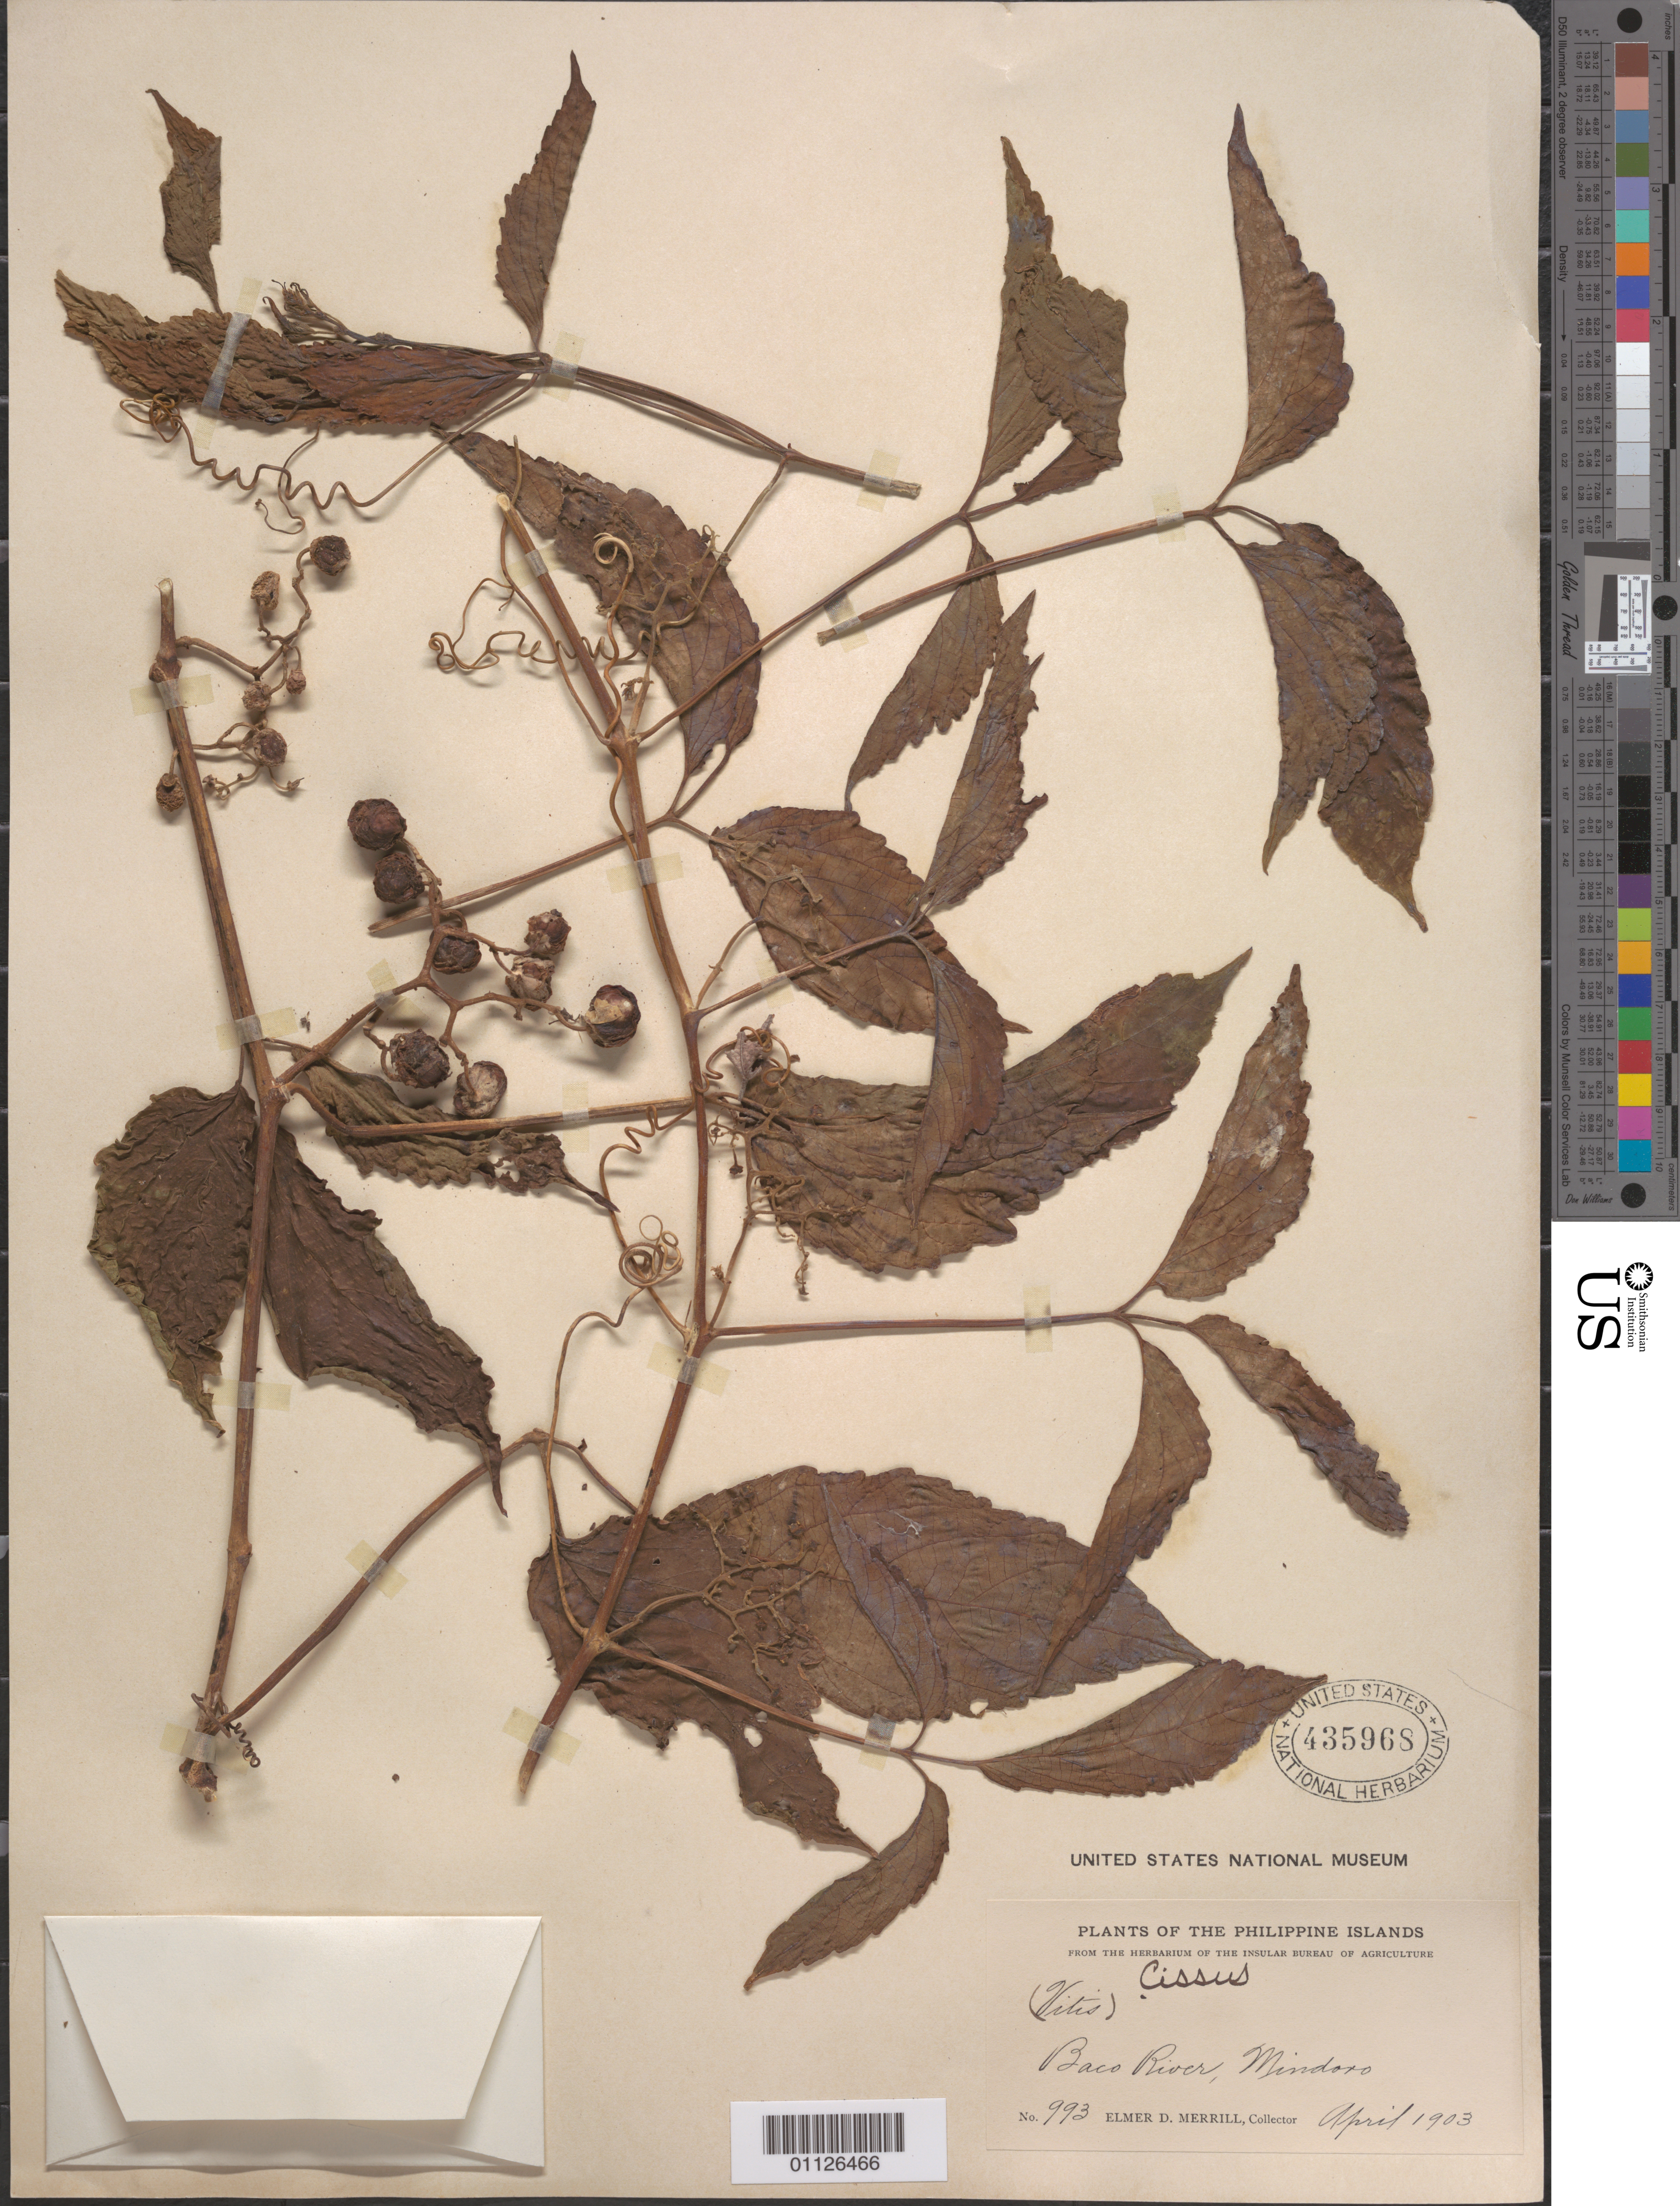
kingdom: Plantae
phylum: Tracheophyta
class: Magnoliopsida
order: Vitales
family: Vitaceae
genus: Cayratia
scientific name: Cayratia geniculata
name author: (Blume) Gagnep.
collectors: E. D. Merrill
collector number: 993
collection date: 1903-04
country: Philippines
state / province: Mimaropa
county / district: Mindoro Oriental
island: Mindoro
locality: Baco River.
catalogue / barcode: US 435968